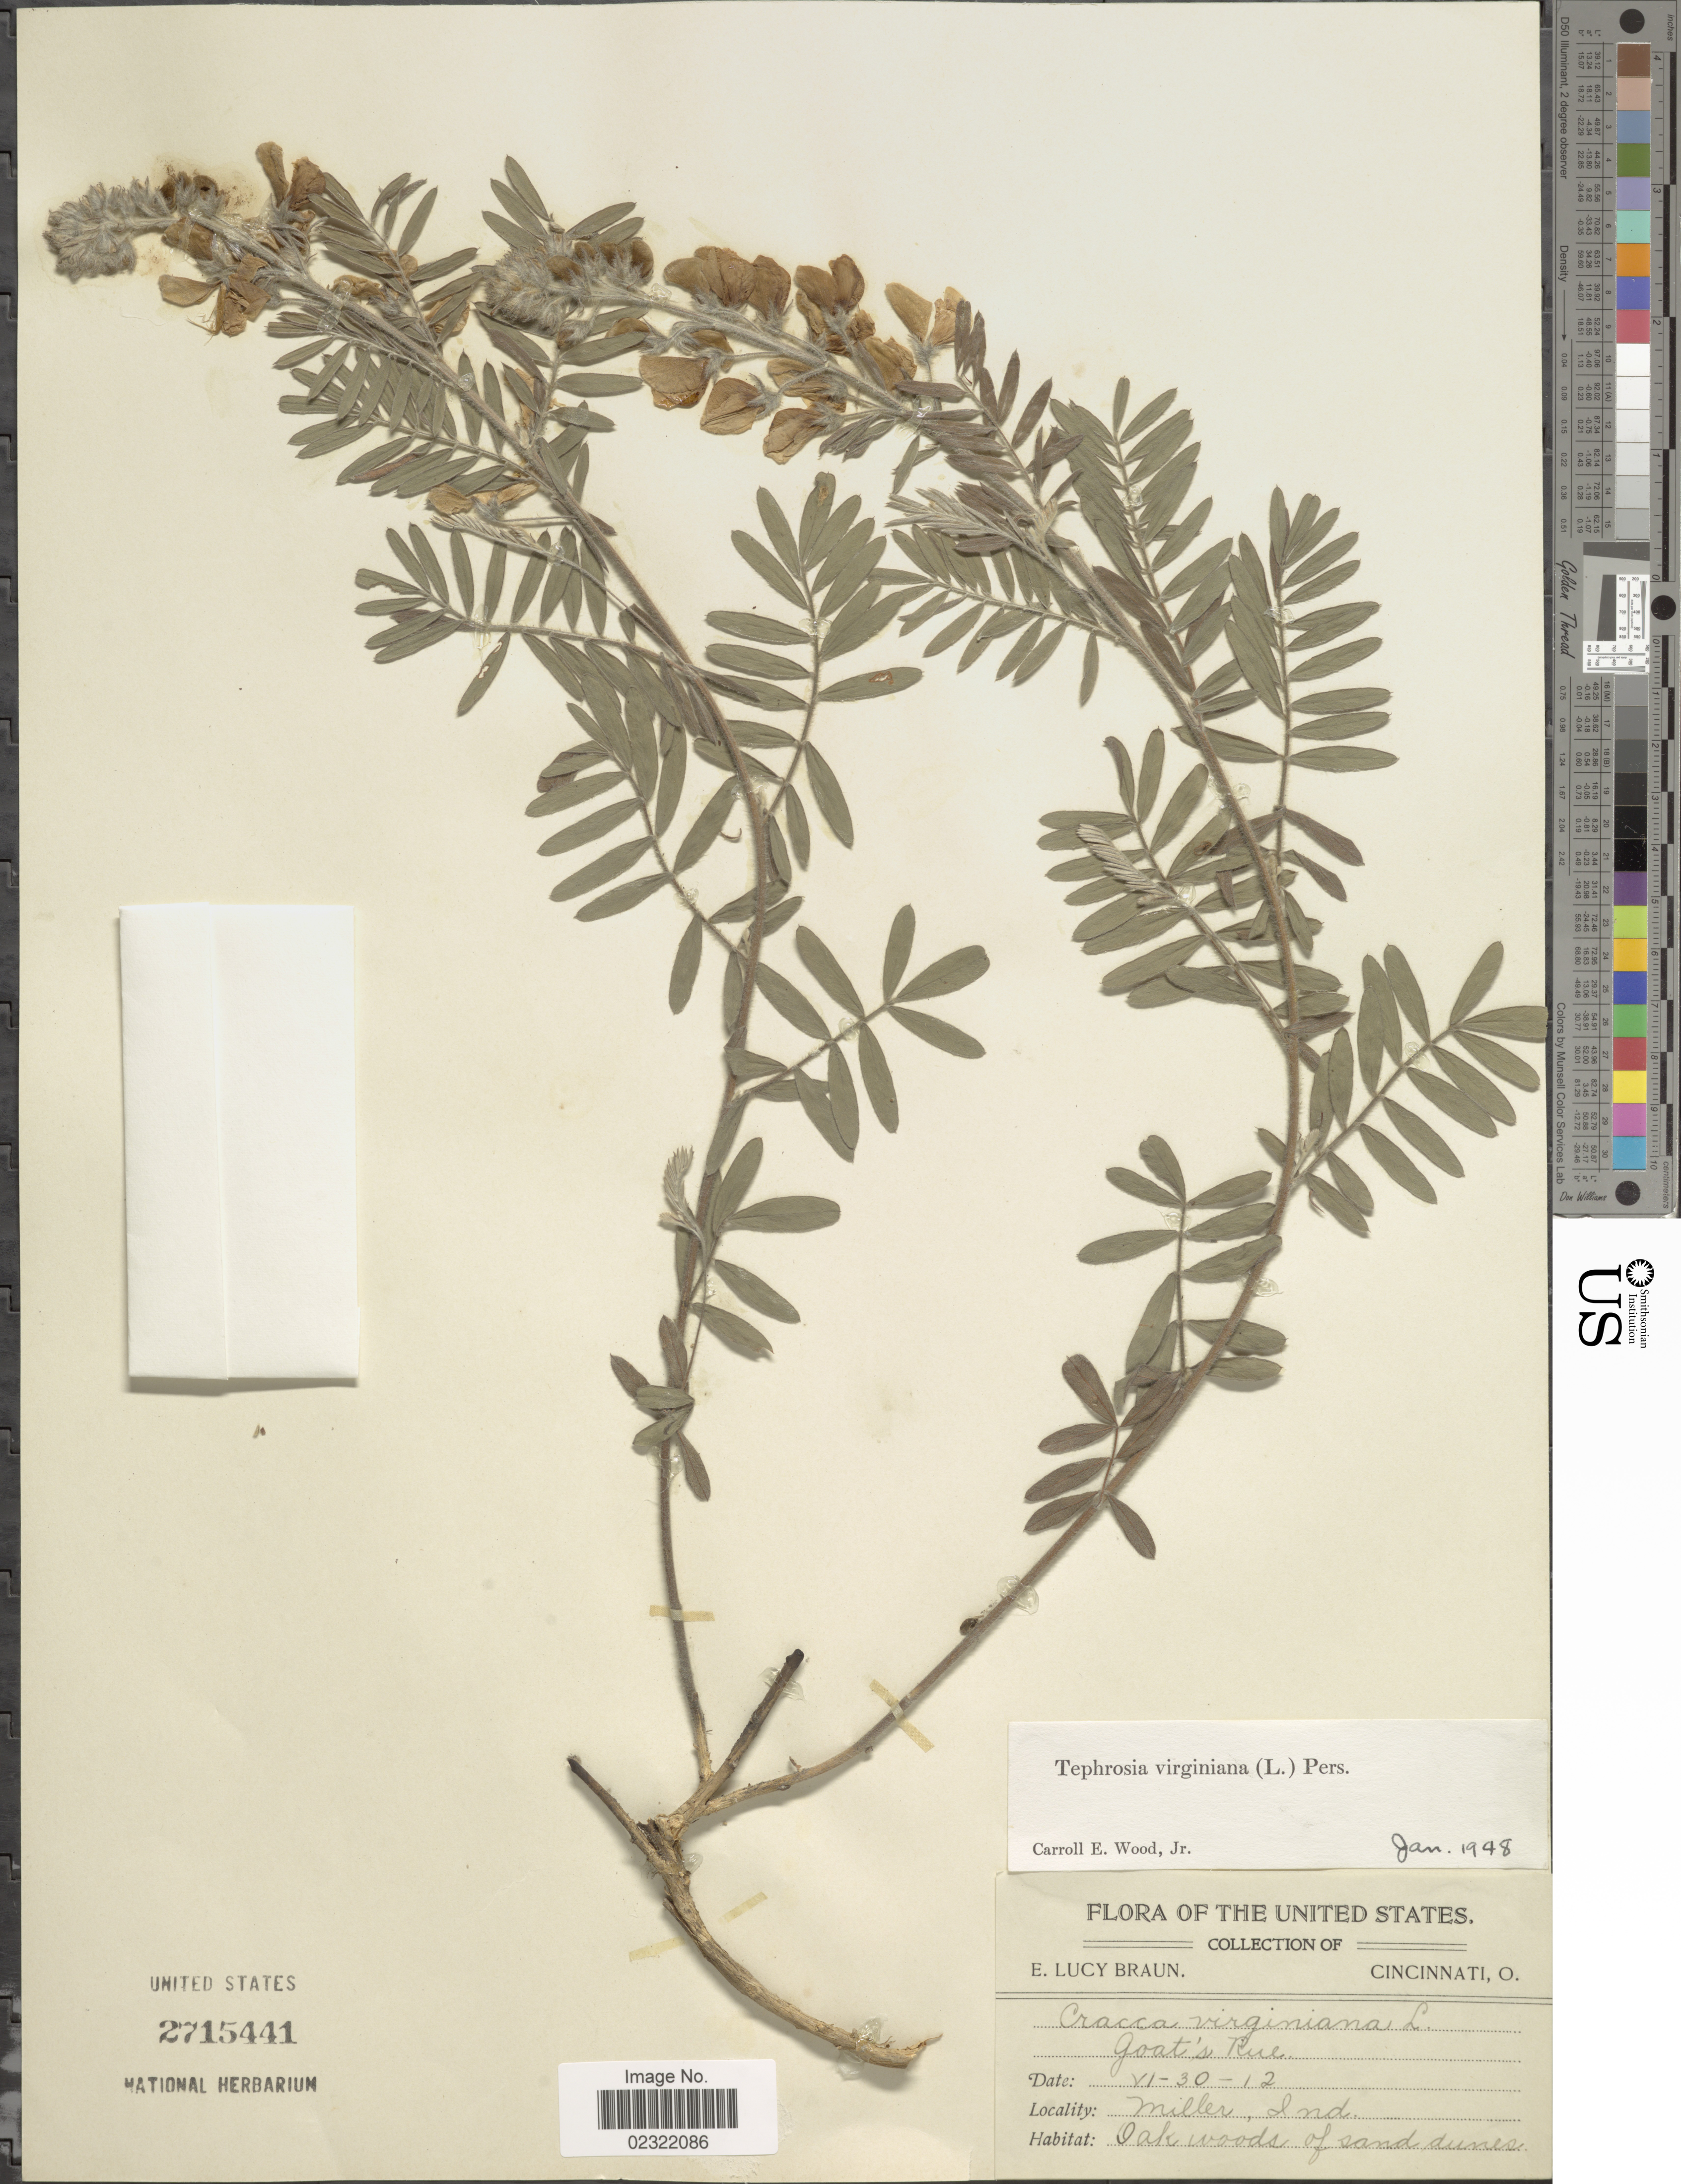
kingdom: Plantae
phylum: Tracheophyta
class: Magnoliopsida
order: Fabales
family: Fabaceae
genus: Tephrosia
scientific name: Tephrosia virginiana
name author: (L.) Pers.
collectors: E. L. Braun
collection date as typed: Transcribed d/m/y: 30/6/12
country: United States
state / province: Indiana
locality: Miller; Oka woods of sand dunes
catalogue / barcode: US 2715441